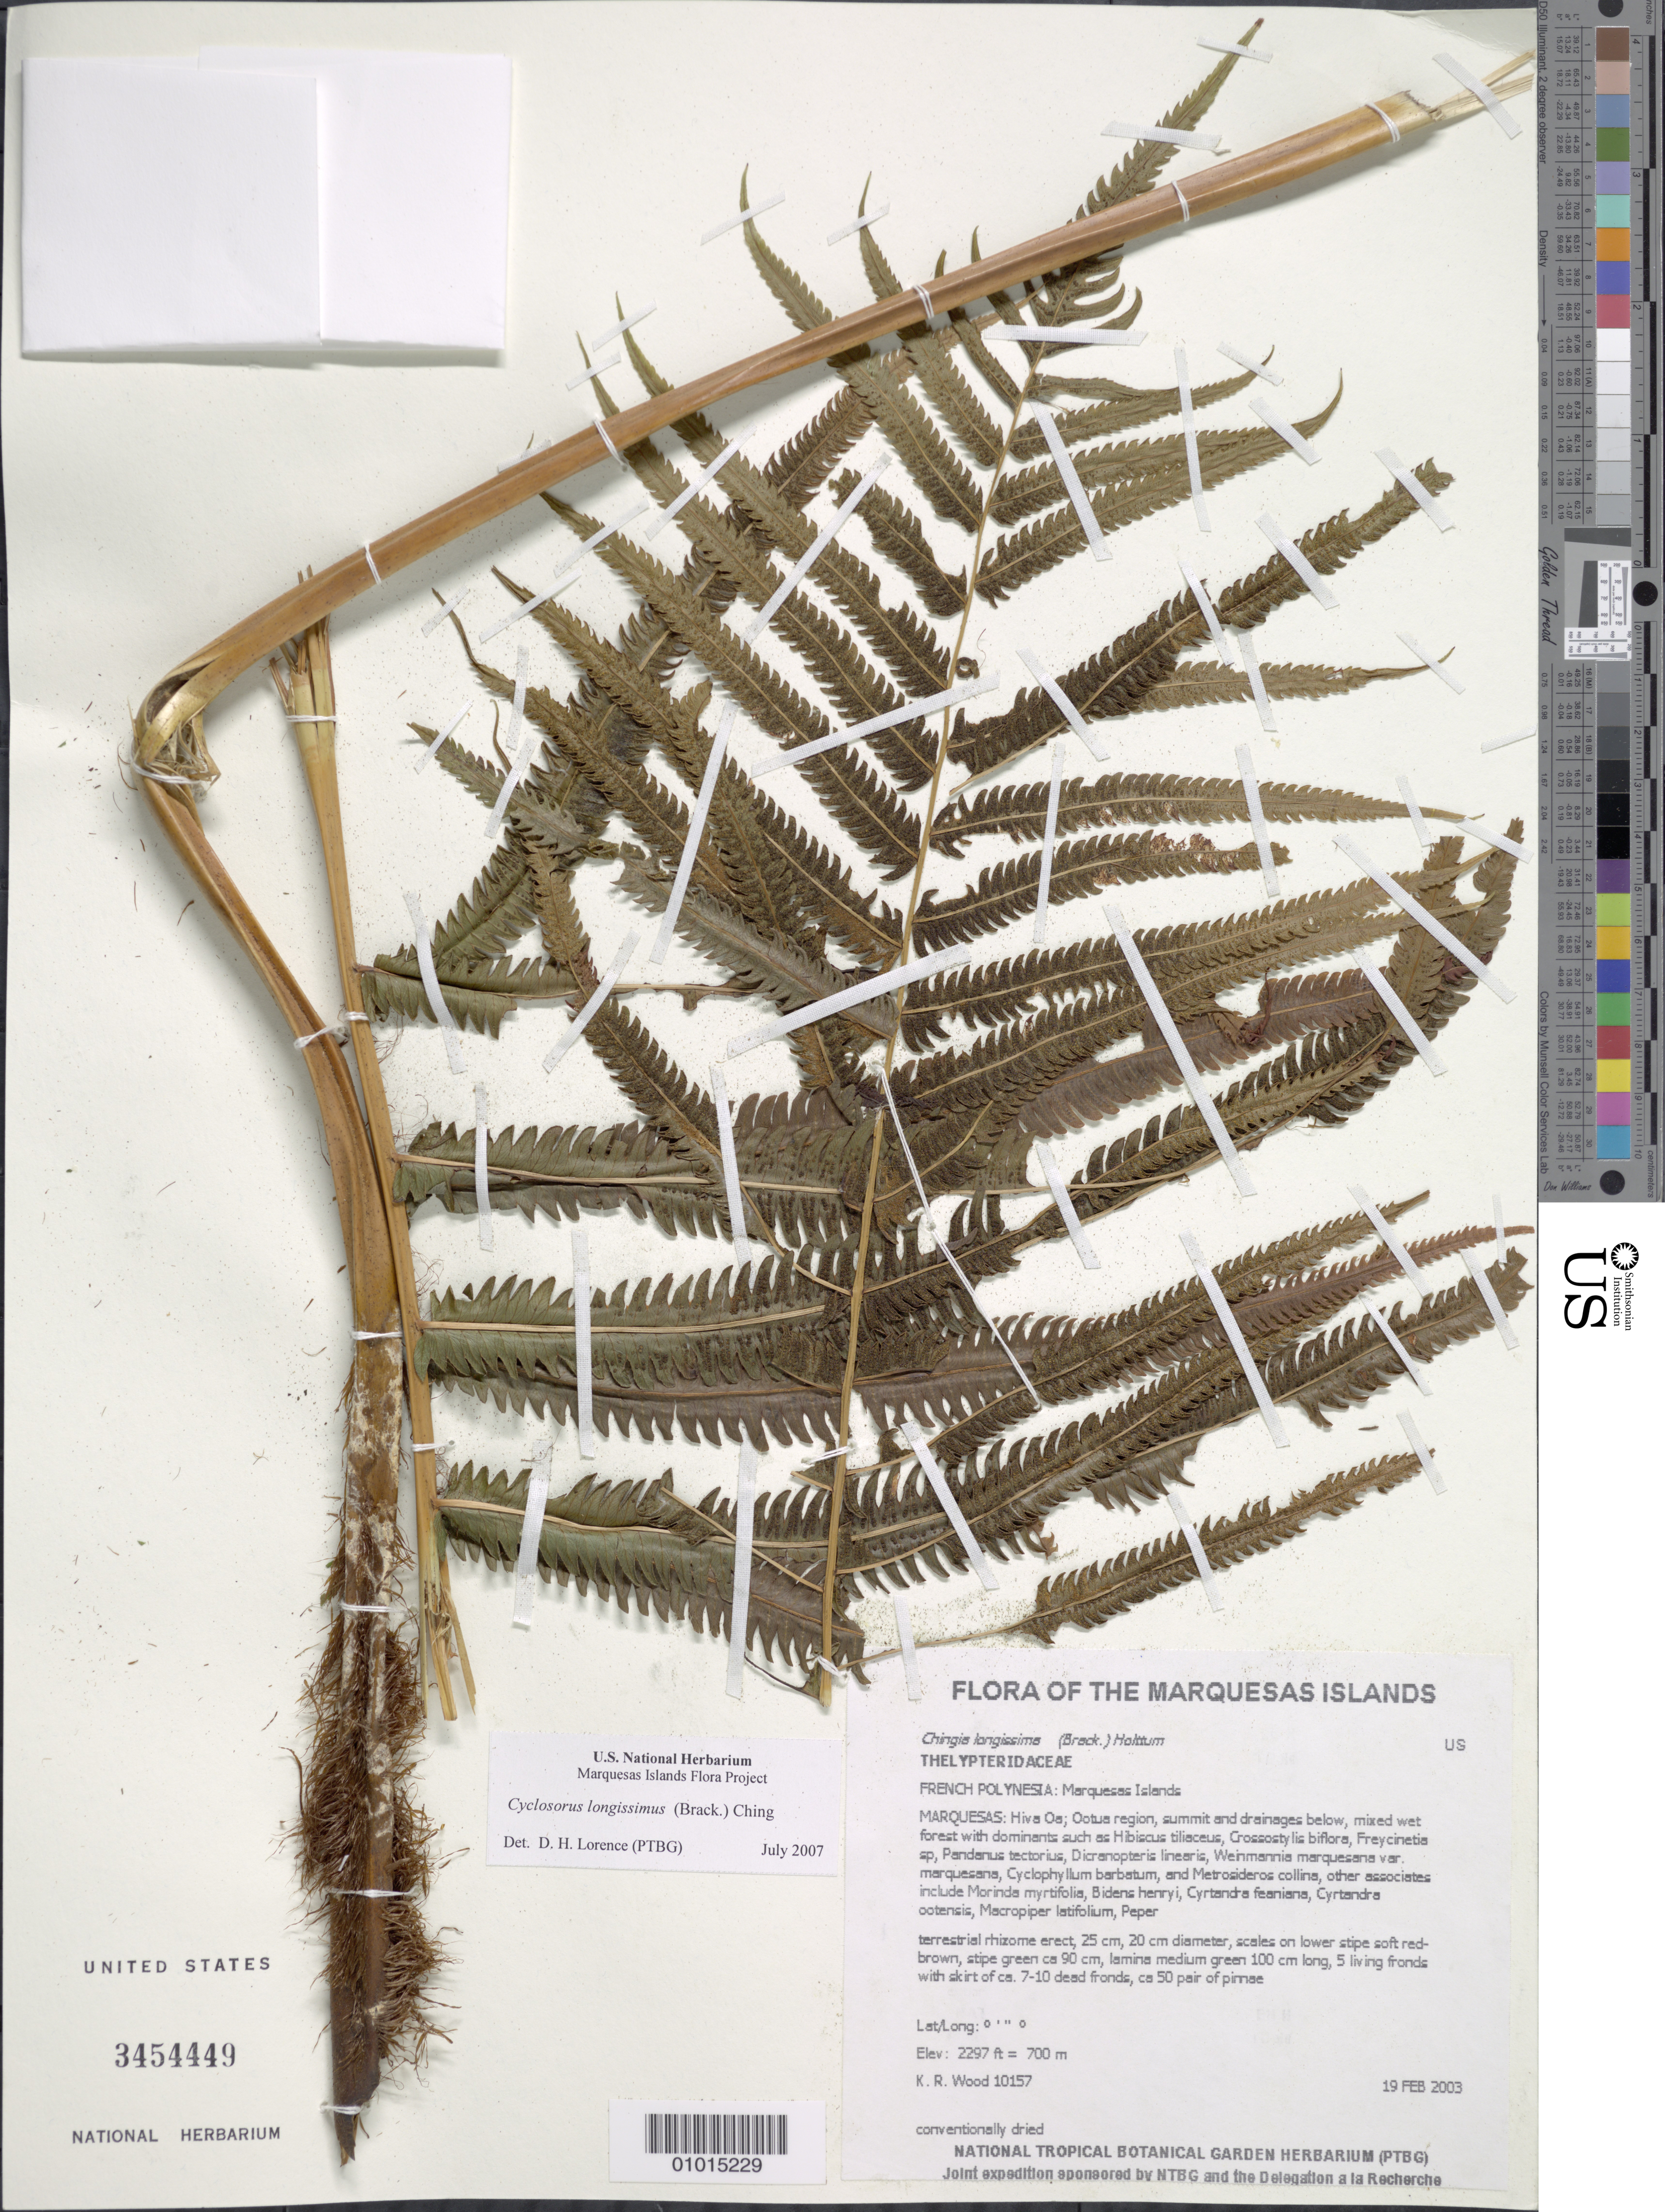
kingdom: Plantae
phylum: Tracheophyta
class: Polypodiopsida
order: Polypodiales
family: Thelypteridaceae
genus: Chingia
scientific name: Chingia longissima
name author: (Brack.) Holttum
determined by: Wagner, W. L., (BOT), Smithsonian Institution - National Museum of Natural History (UNITED STATES)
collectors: K. R. Wood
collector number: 10157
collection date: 2003-02-19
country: French Polynesia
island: Hiva Oa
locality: Ootua region, summit and drainages below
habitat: Mixed wet forest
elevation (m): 700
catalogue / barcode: US 3454449